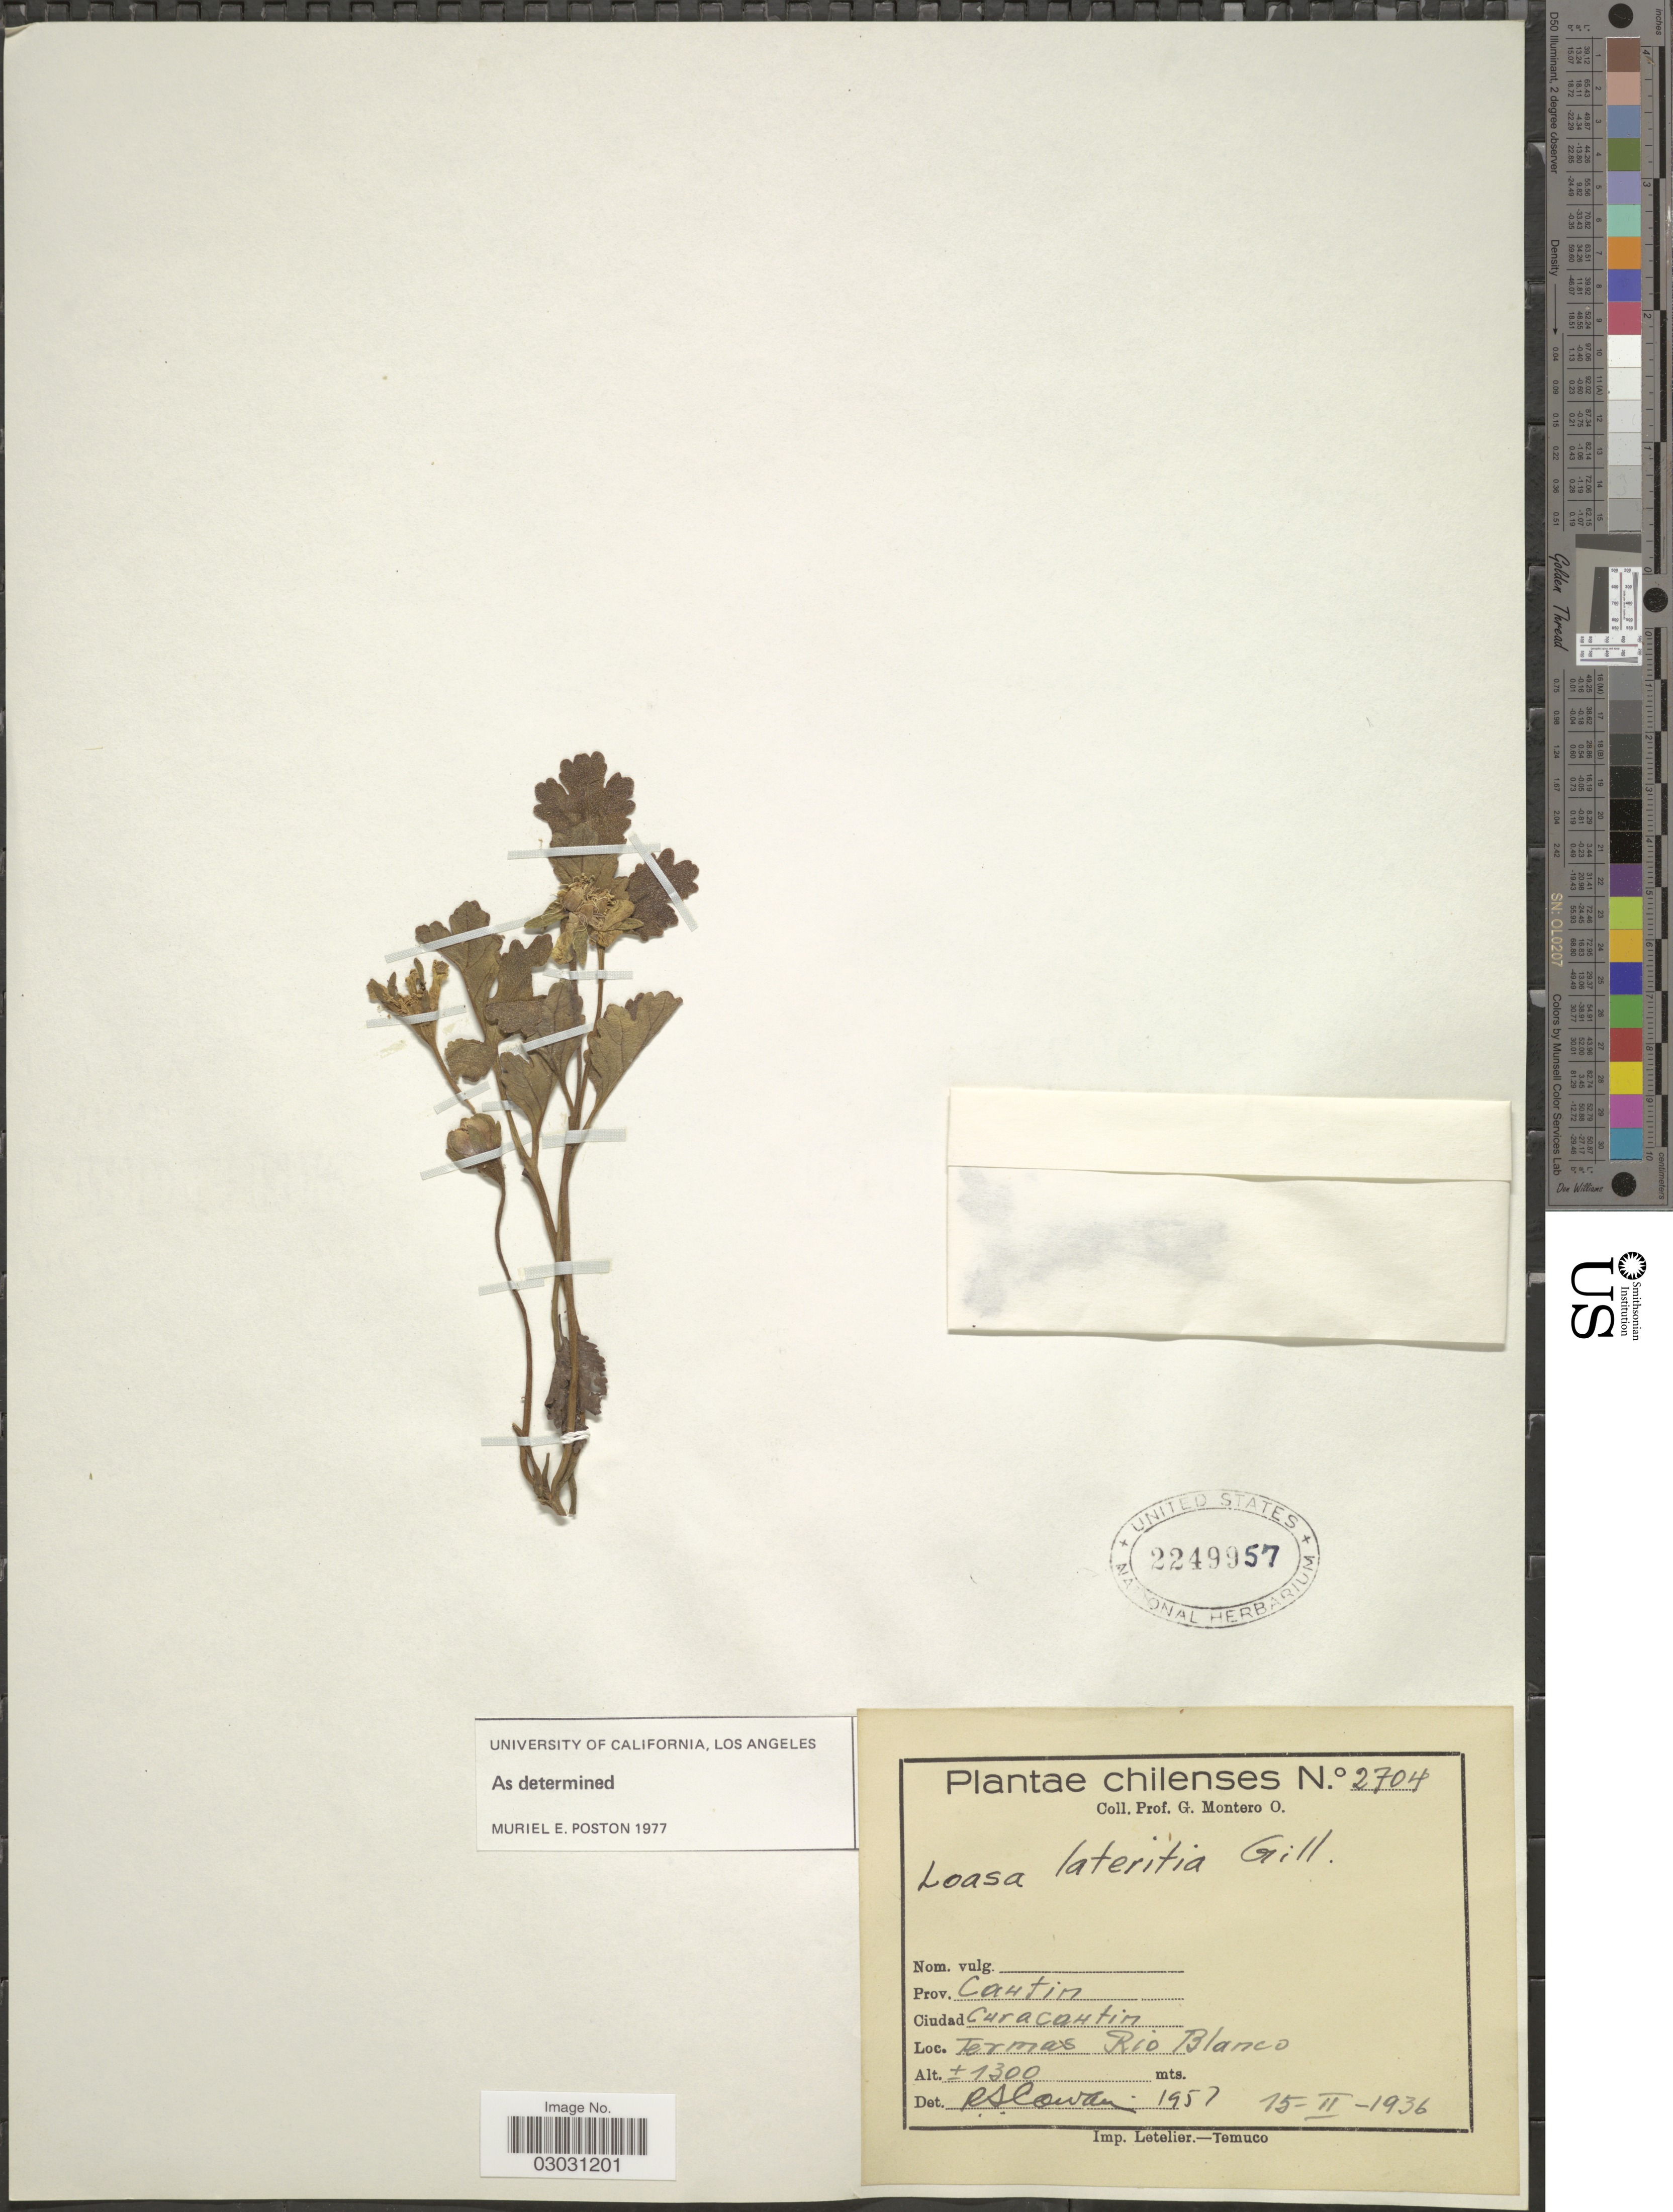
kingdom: Plantae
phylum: Tracheophyta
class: Magnoliopsida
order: Cornales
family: Loasaceae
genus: Grausa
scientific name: Grausa laterita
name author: (Gillies ex Arn.) Weigend & R. H. Acuña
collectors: G. Montero O.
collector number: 2704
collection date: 1936-02-15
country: Chile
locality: Prov. Cantin, Ciudad Curacantin. Termas Rio Blanco.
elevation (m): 1300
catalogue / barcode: US 2249957